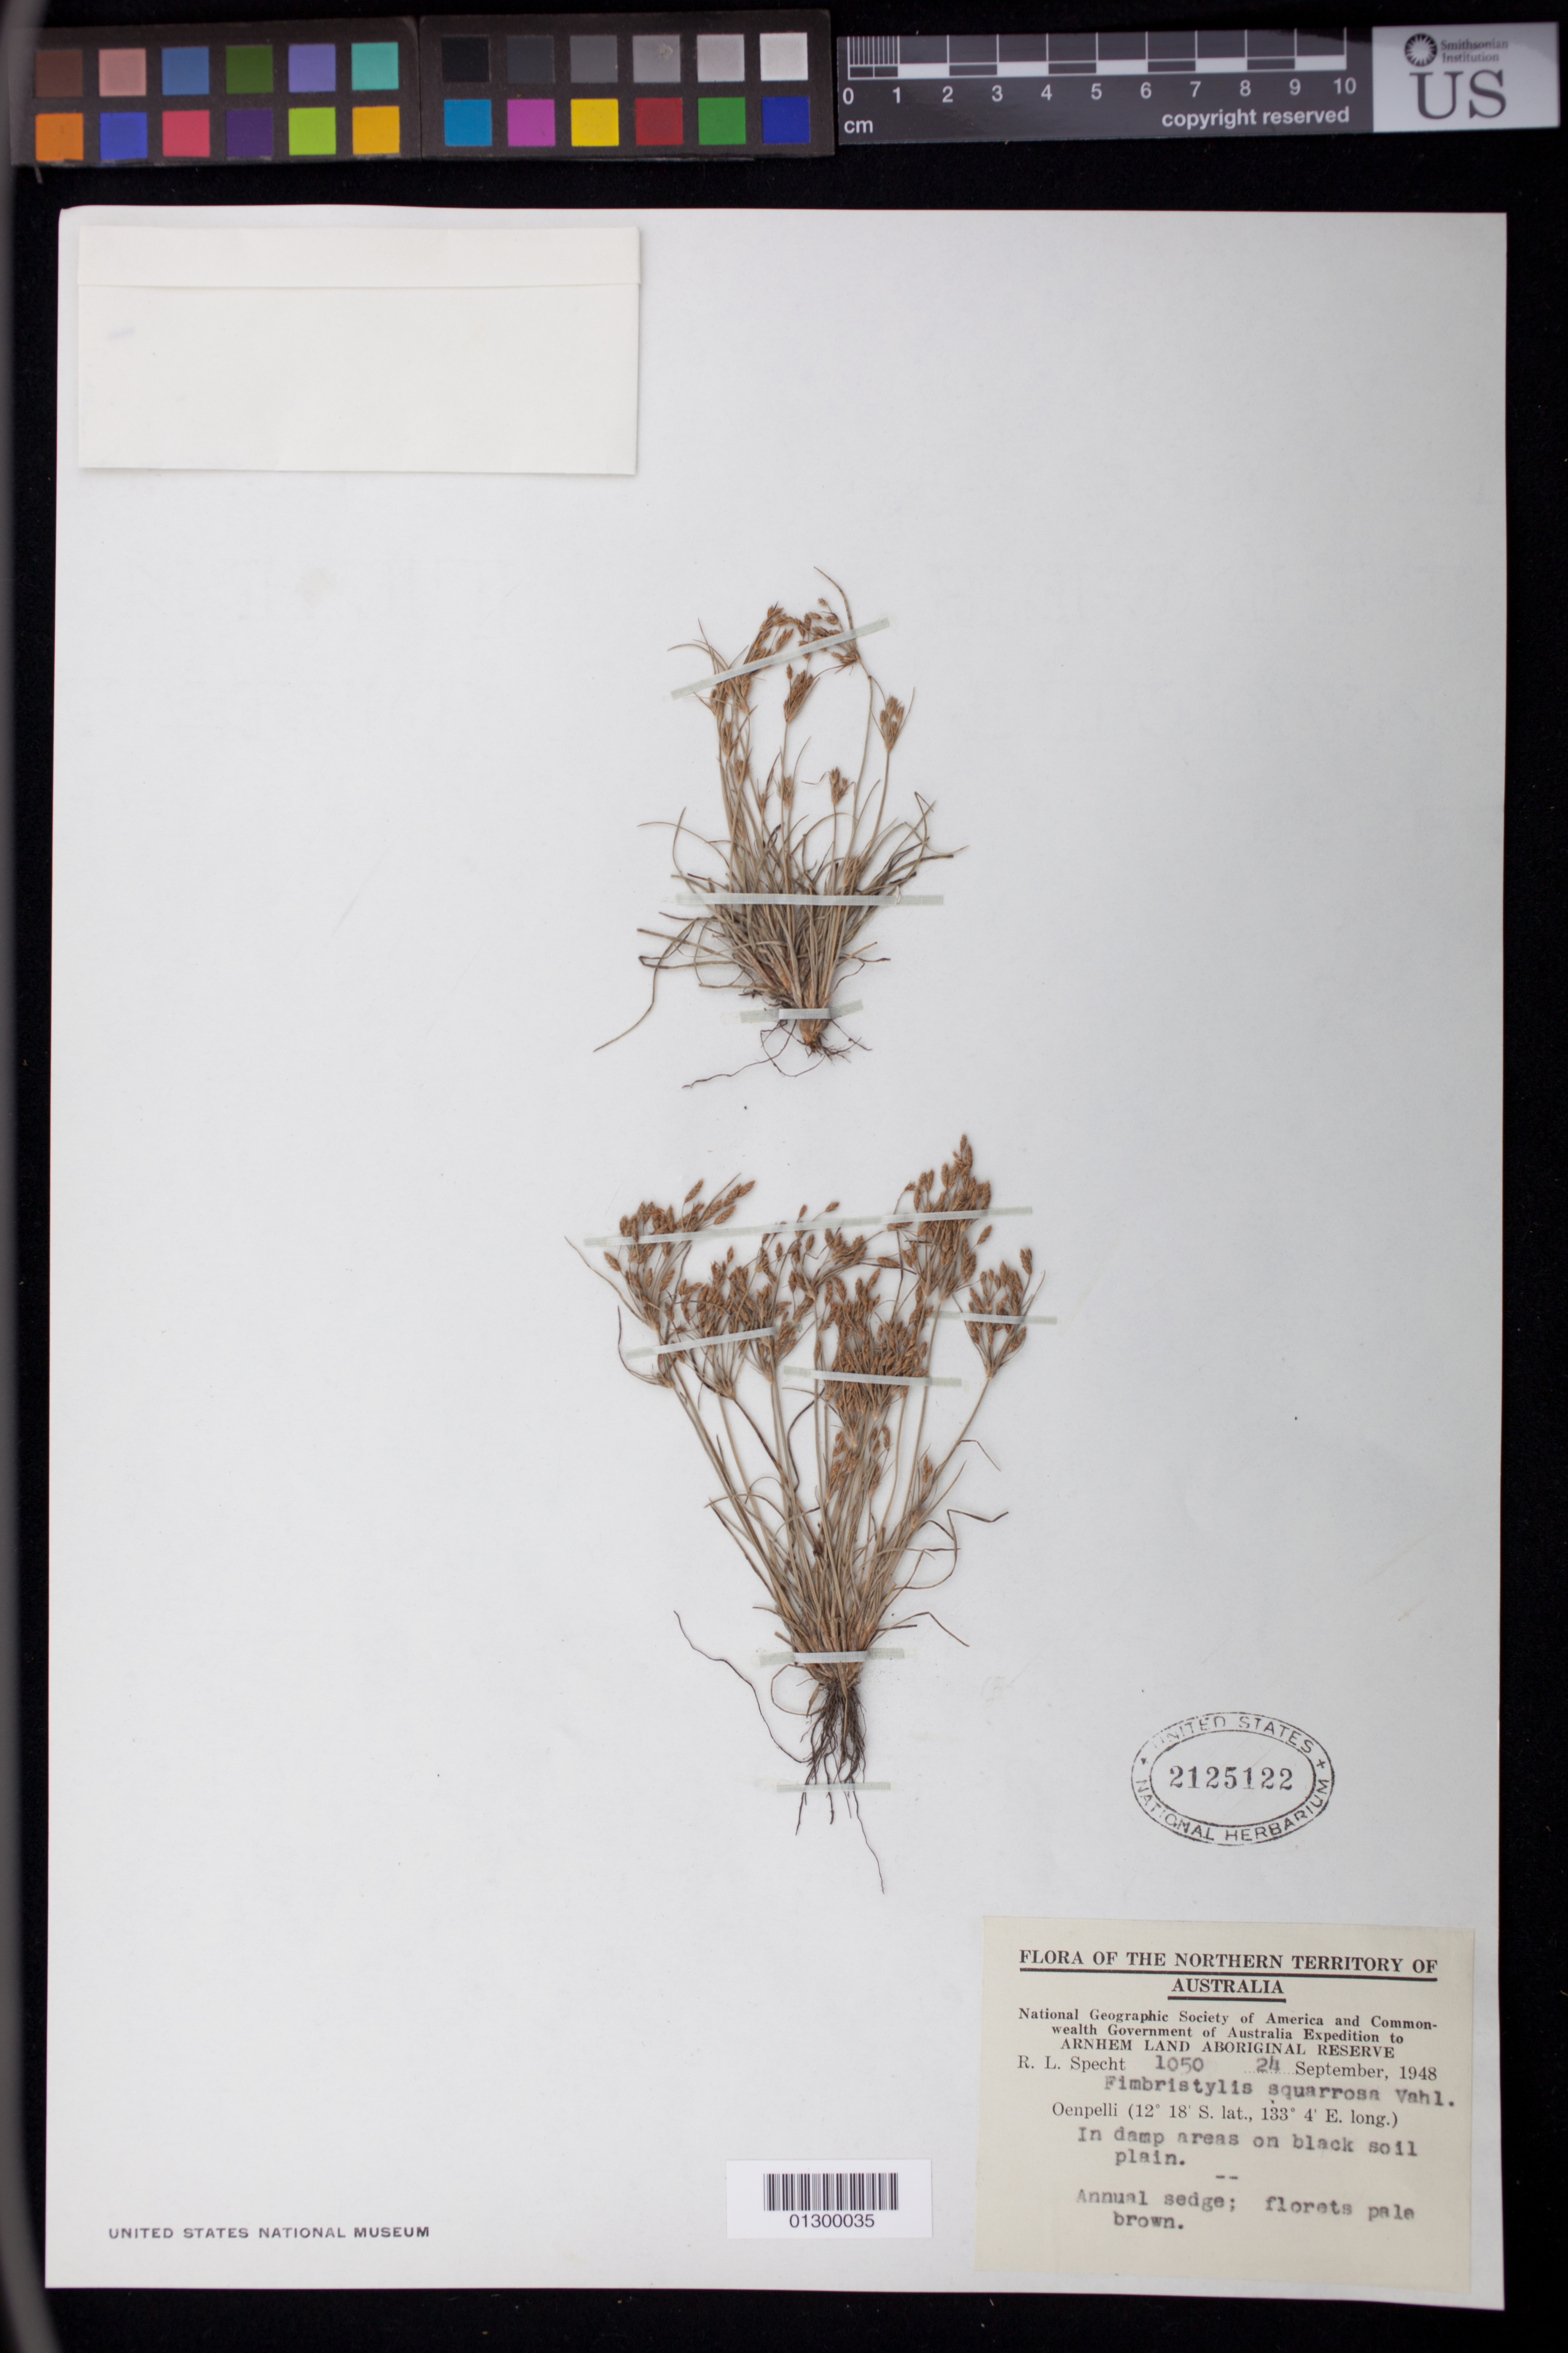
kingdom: Plantae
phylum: Tracheophyta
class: Liliopsida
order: Poales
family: Cyperaceae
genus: Fimbristylis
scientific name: Fimbristylis squarrosa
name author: Vahl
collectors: R. L. Specht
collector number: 1050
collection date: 1948-09-24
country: Australia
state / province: Northern Territory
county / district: West Arnhem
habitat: In damp areas on black soil plain.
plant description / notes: Annual sedge; florets pale brown.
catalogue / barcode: US 2125122